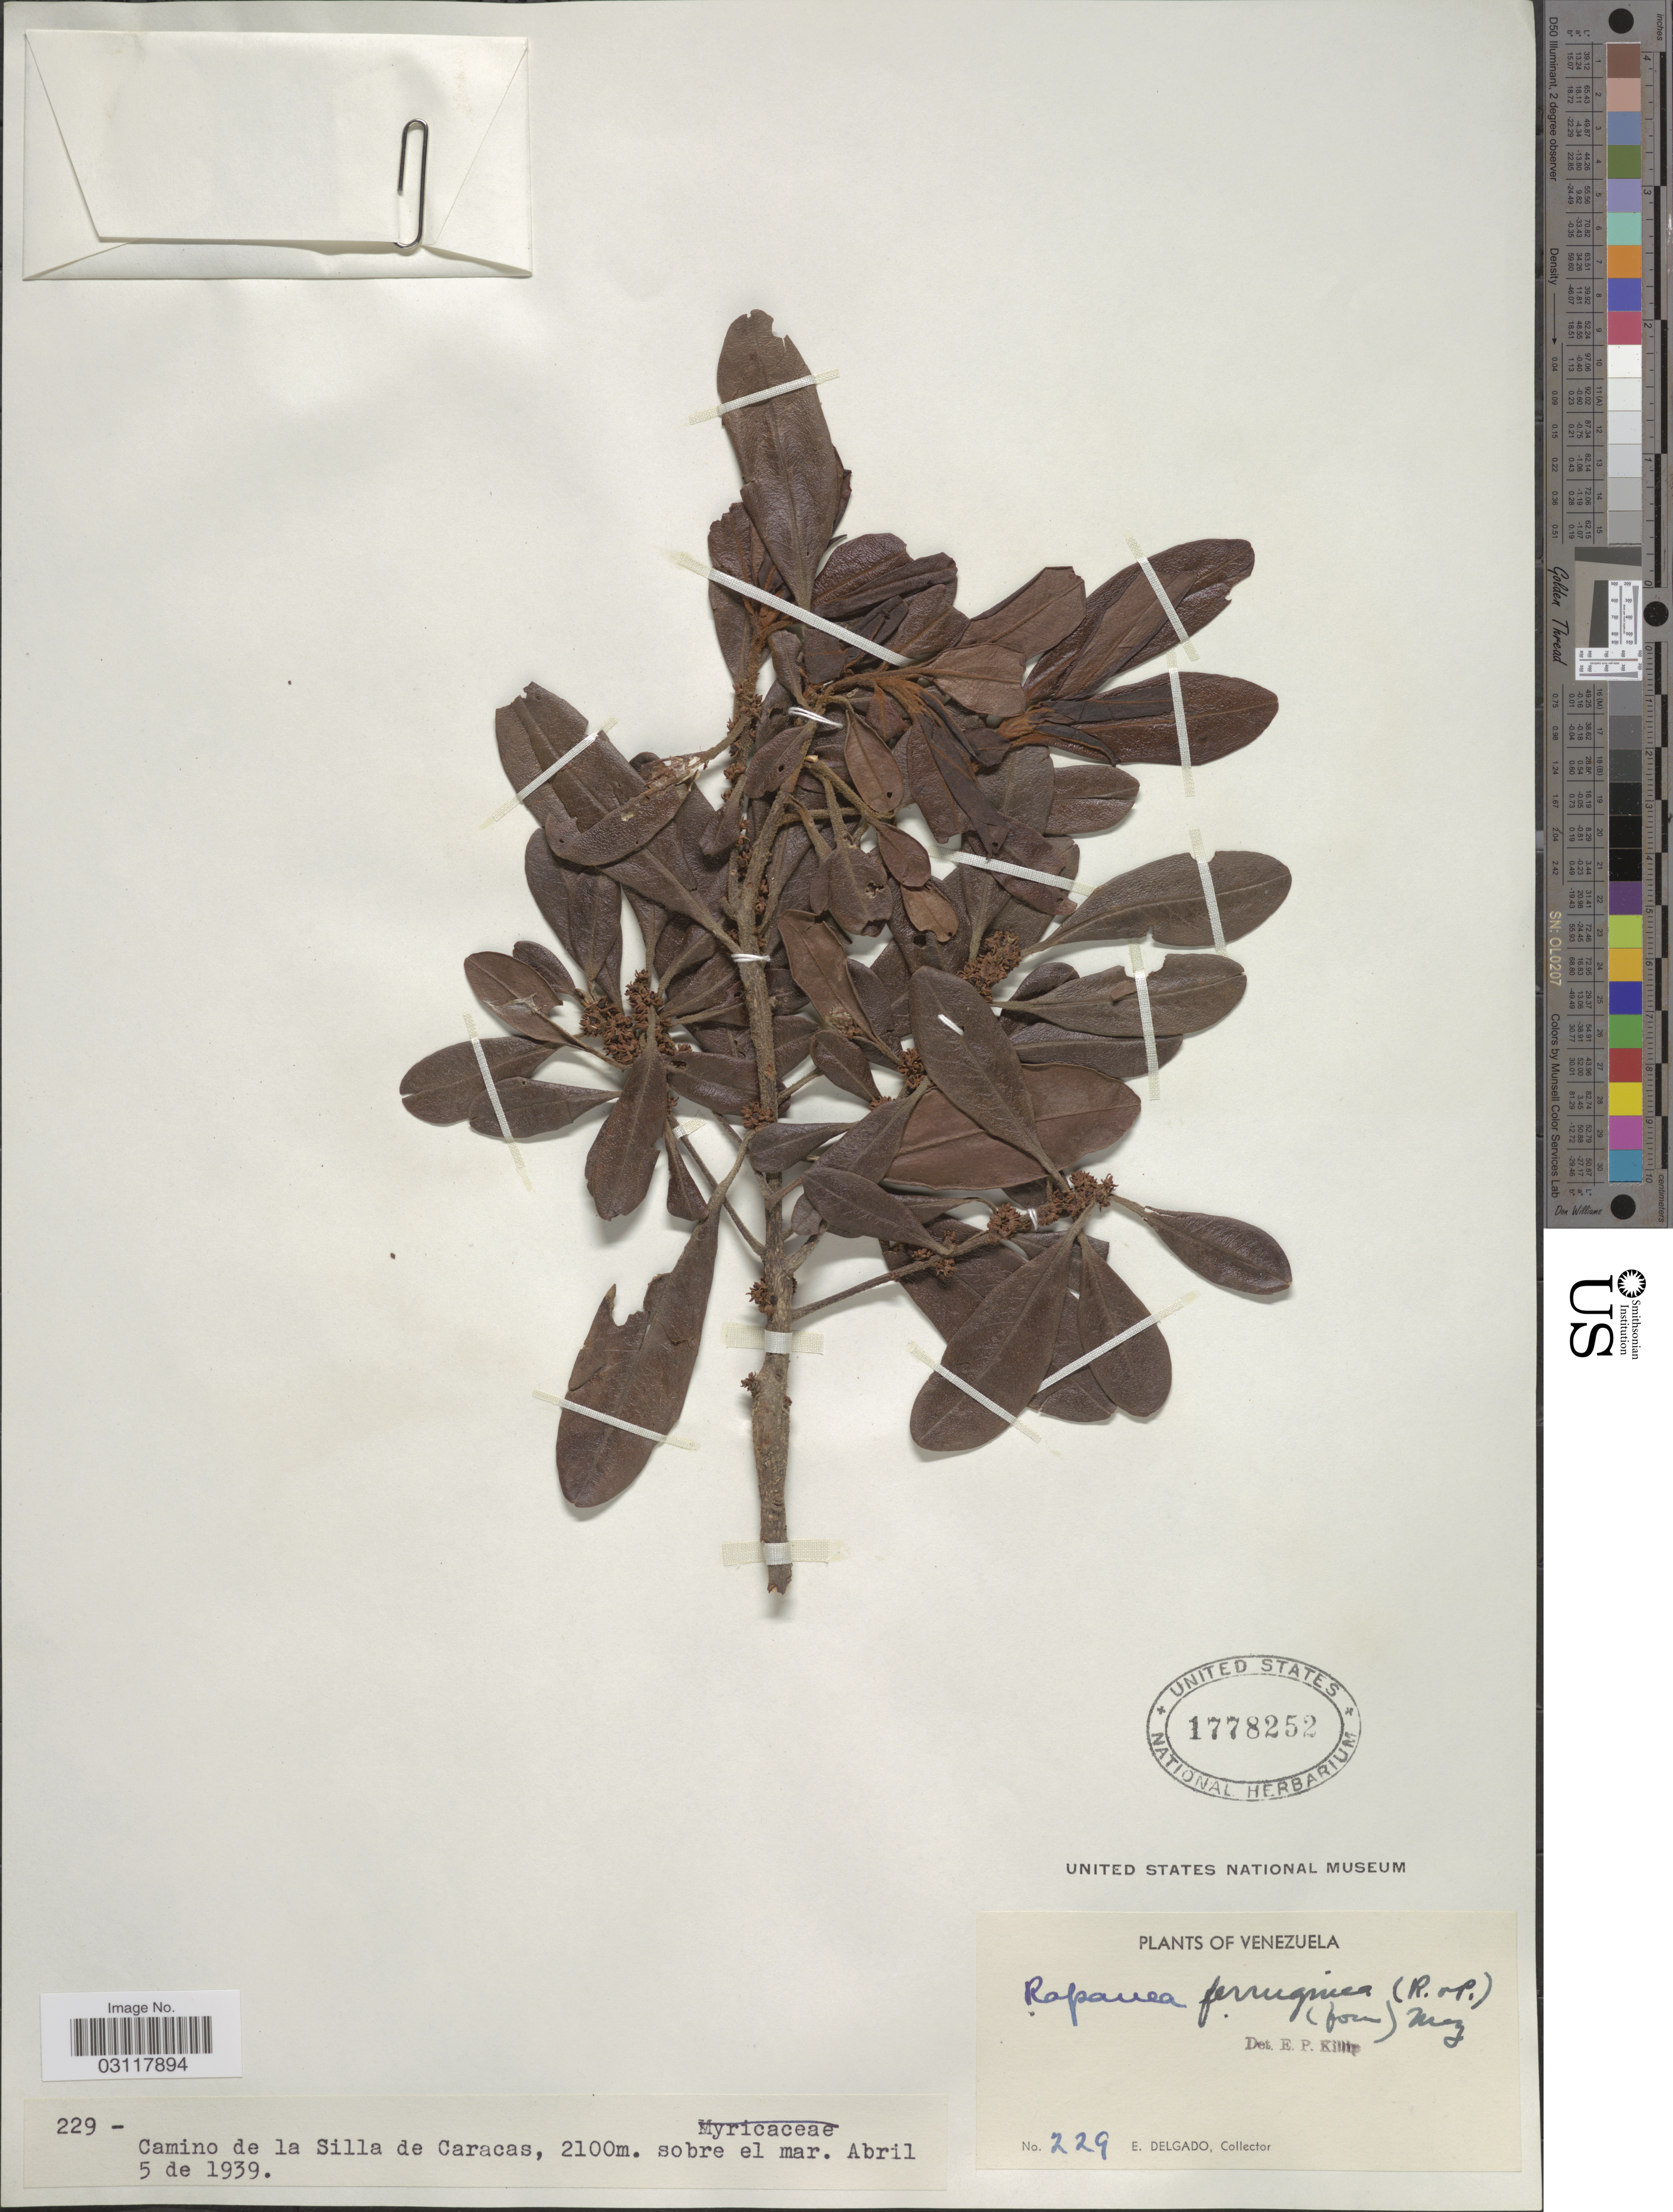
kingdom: Plantae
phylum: Tracheophyta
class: Magnoliopsida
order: Ericales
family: Primulaceae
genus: Rapanea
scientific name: Rapanea ferruginea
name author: (Ruiz & Pav.) Mez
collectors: E. Delgado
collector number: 229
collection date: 1939-04-05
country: Venezuela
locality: Camino de la Silla de Caracas.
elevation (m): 2100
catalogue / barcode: US 1778252